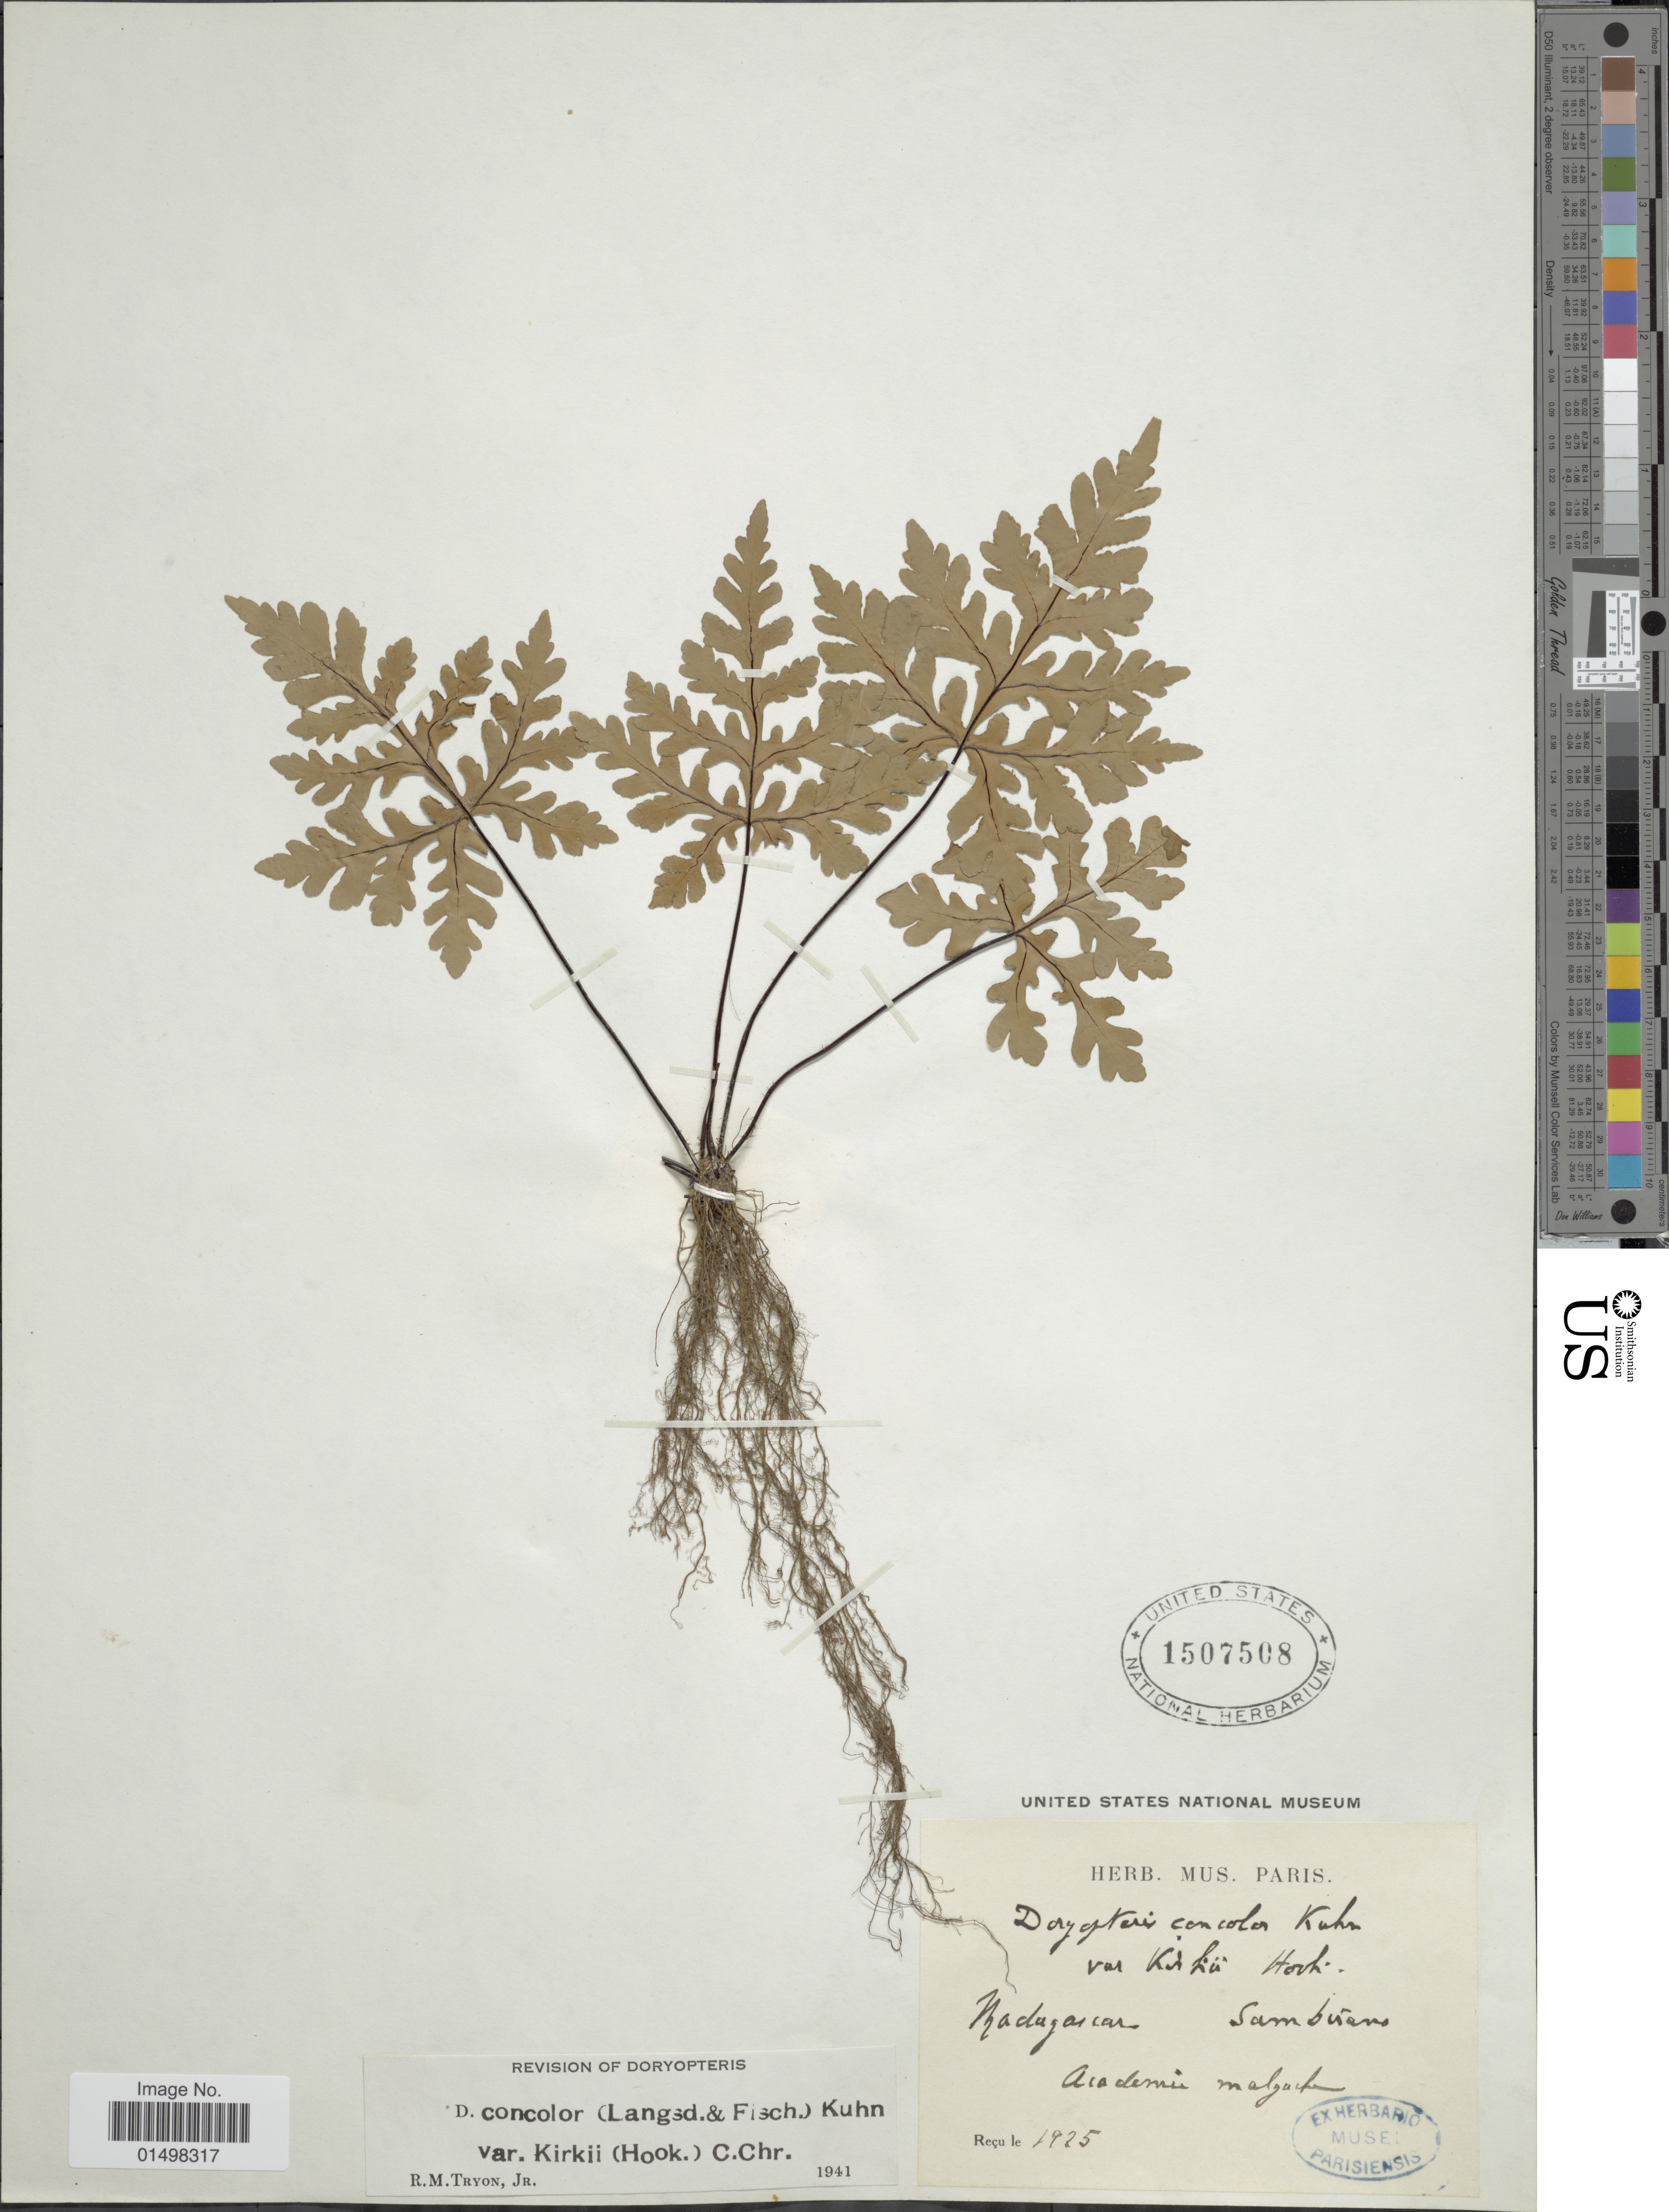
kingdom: Plantae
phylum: Tracheophyta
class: Polypodiopsida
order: Polypodiales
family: Pteridaceae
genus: Doryopteris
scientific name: Doryopteris concolor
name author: (Langsd. & Fisch.) Kuhn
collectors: ex herb. Mus. Paris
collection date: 1925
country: Madagascar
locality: Sambirano.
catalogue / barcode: US 1507508